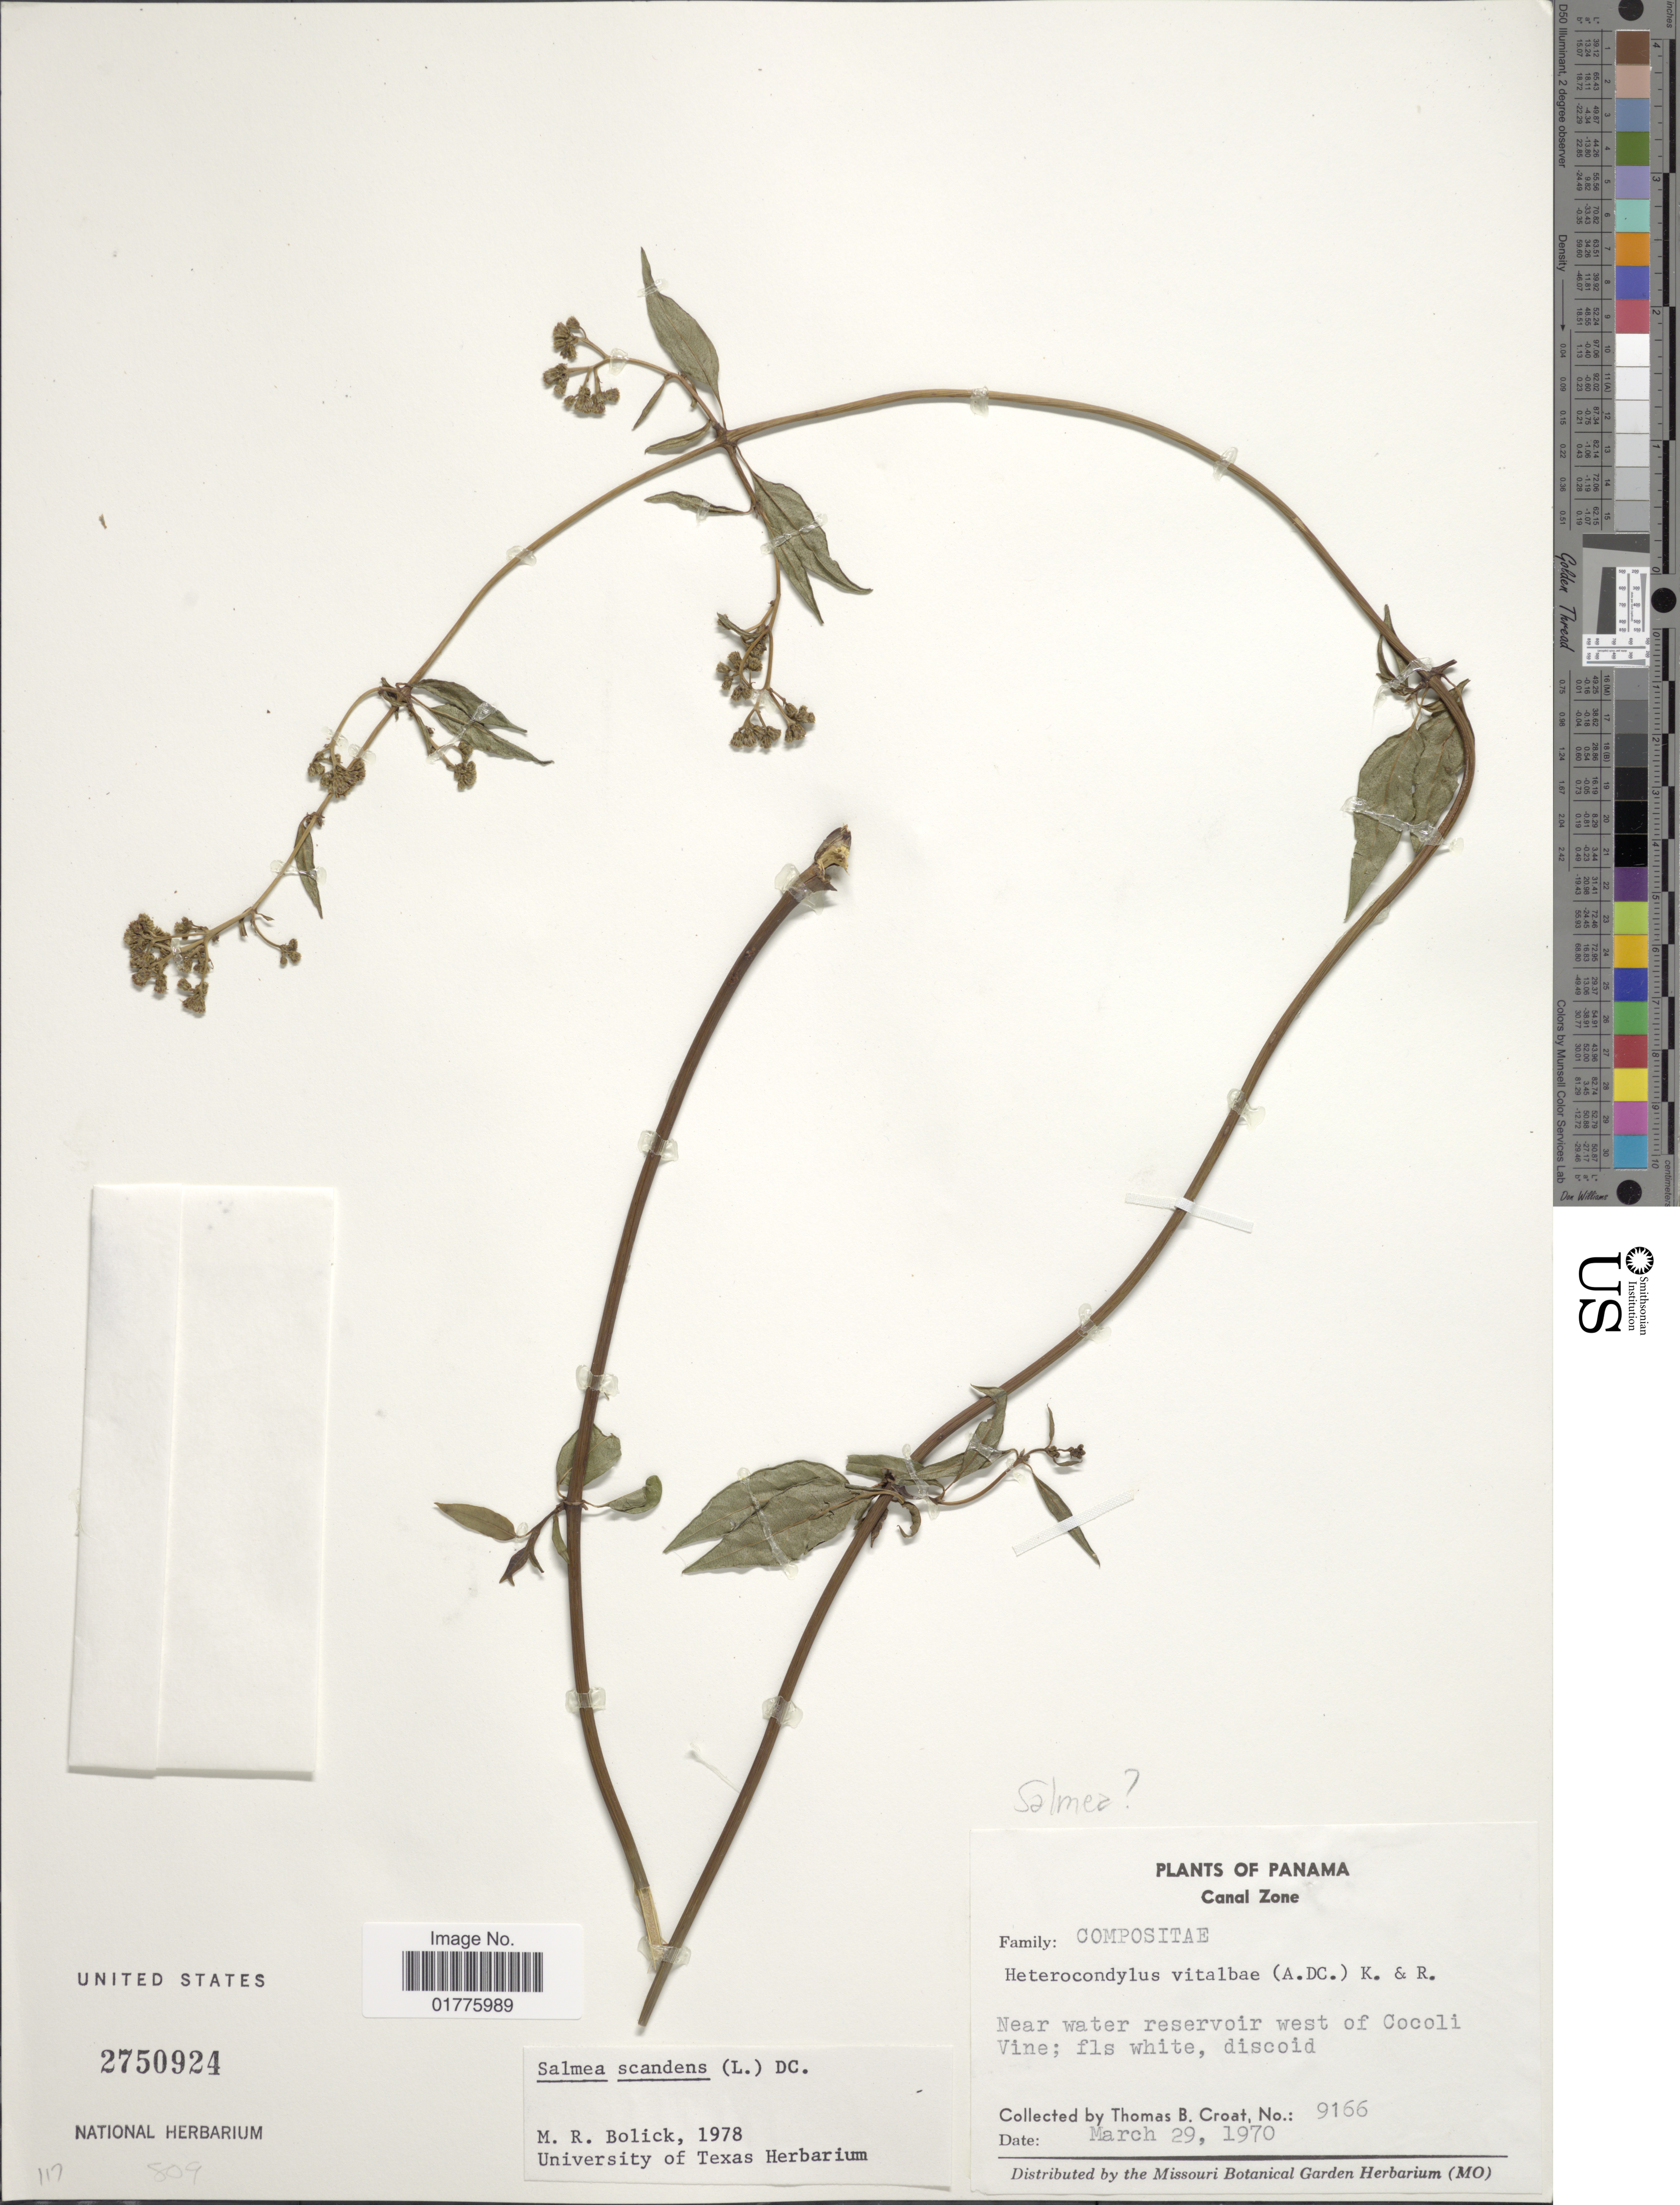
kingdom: Plantae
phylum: Tracheophyta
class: Magnoliopsida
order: Asterales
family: Asteraceae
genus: Salmea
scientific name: Salmea scandens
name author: (L.) DC.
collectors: T. B. Croat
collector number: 9166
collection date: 1970-03-29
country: Panama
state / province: Panamá Oeste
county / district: Canal Zone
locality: near water reservoir west of Cocoli Vine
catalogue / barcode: US 2750924